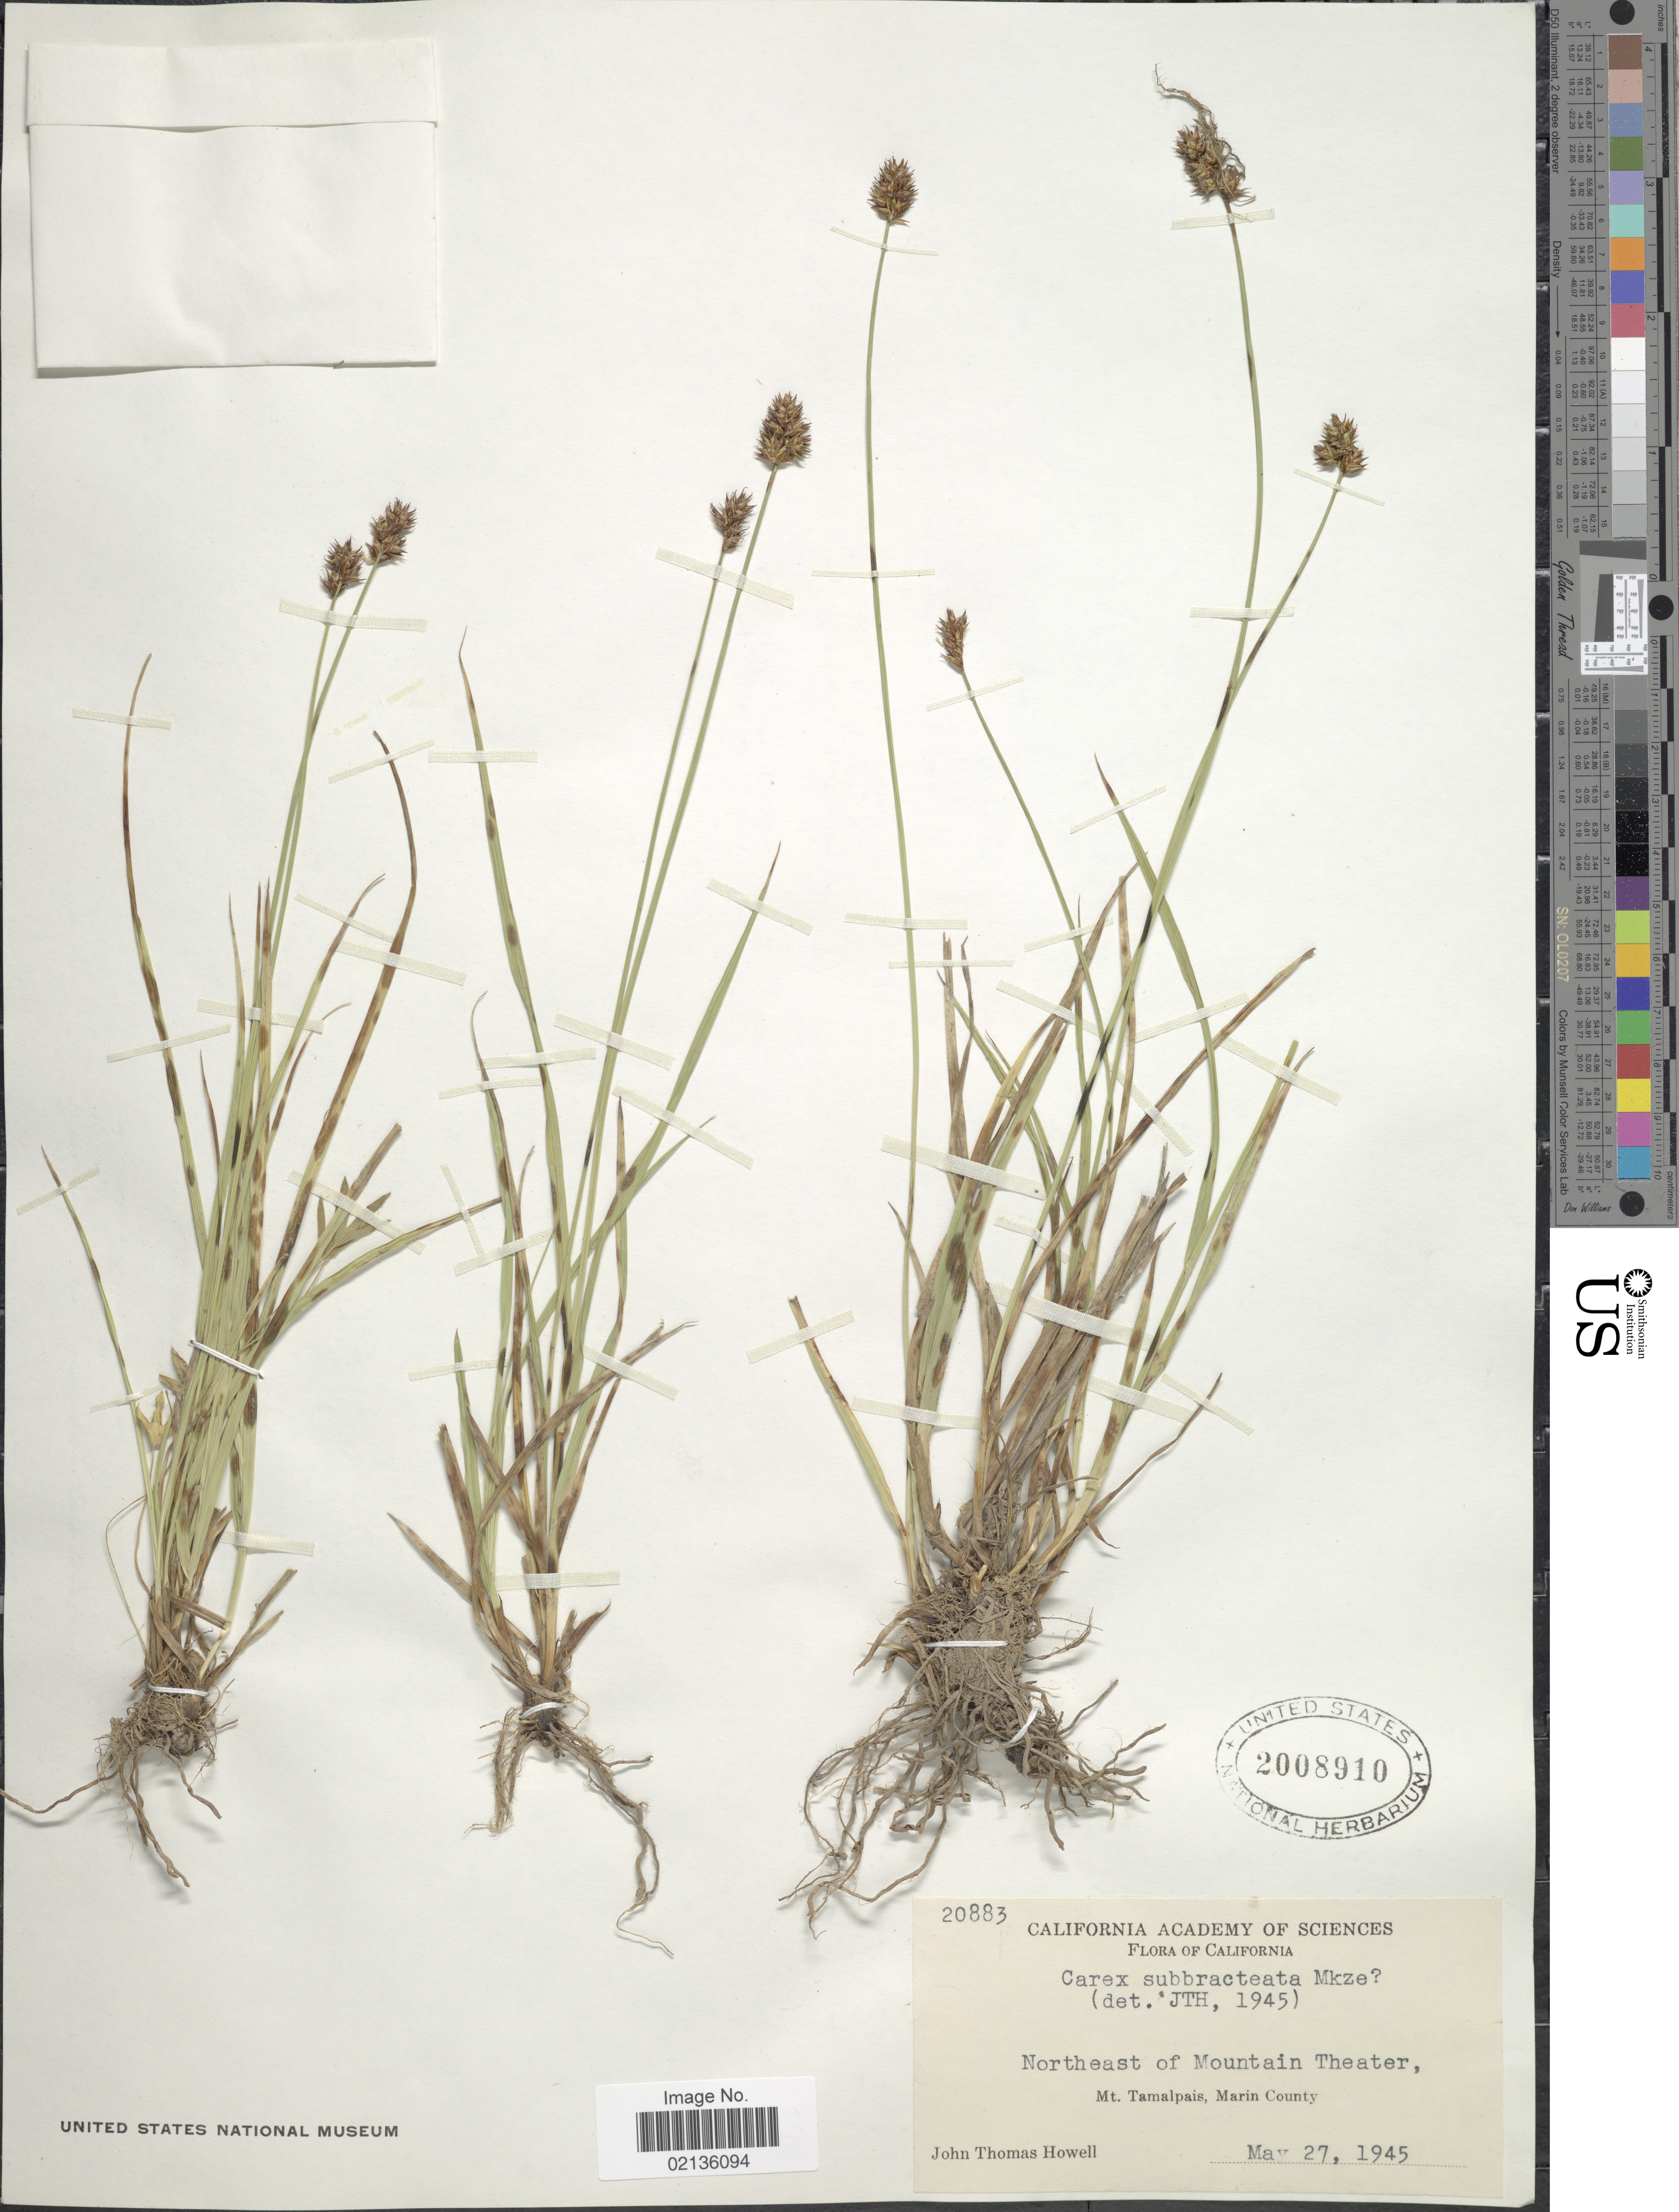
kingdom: Plantae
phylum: Tracheophyta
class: Liliopsida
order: Poales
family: Cyperaceae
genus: Carex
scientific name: Carex subbracteata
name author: Mack.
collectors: J. T. Howell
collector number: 20883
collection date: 1945-05-27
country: United States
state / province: California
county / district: Marin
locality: Northeast of Mountain Theater, Mt. Tamalpais, Marin County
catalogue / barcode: US 2008910